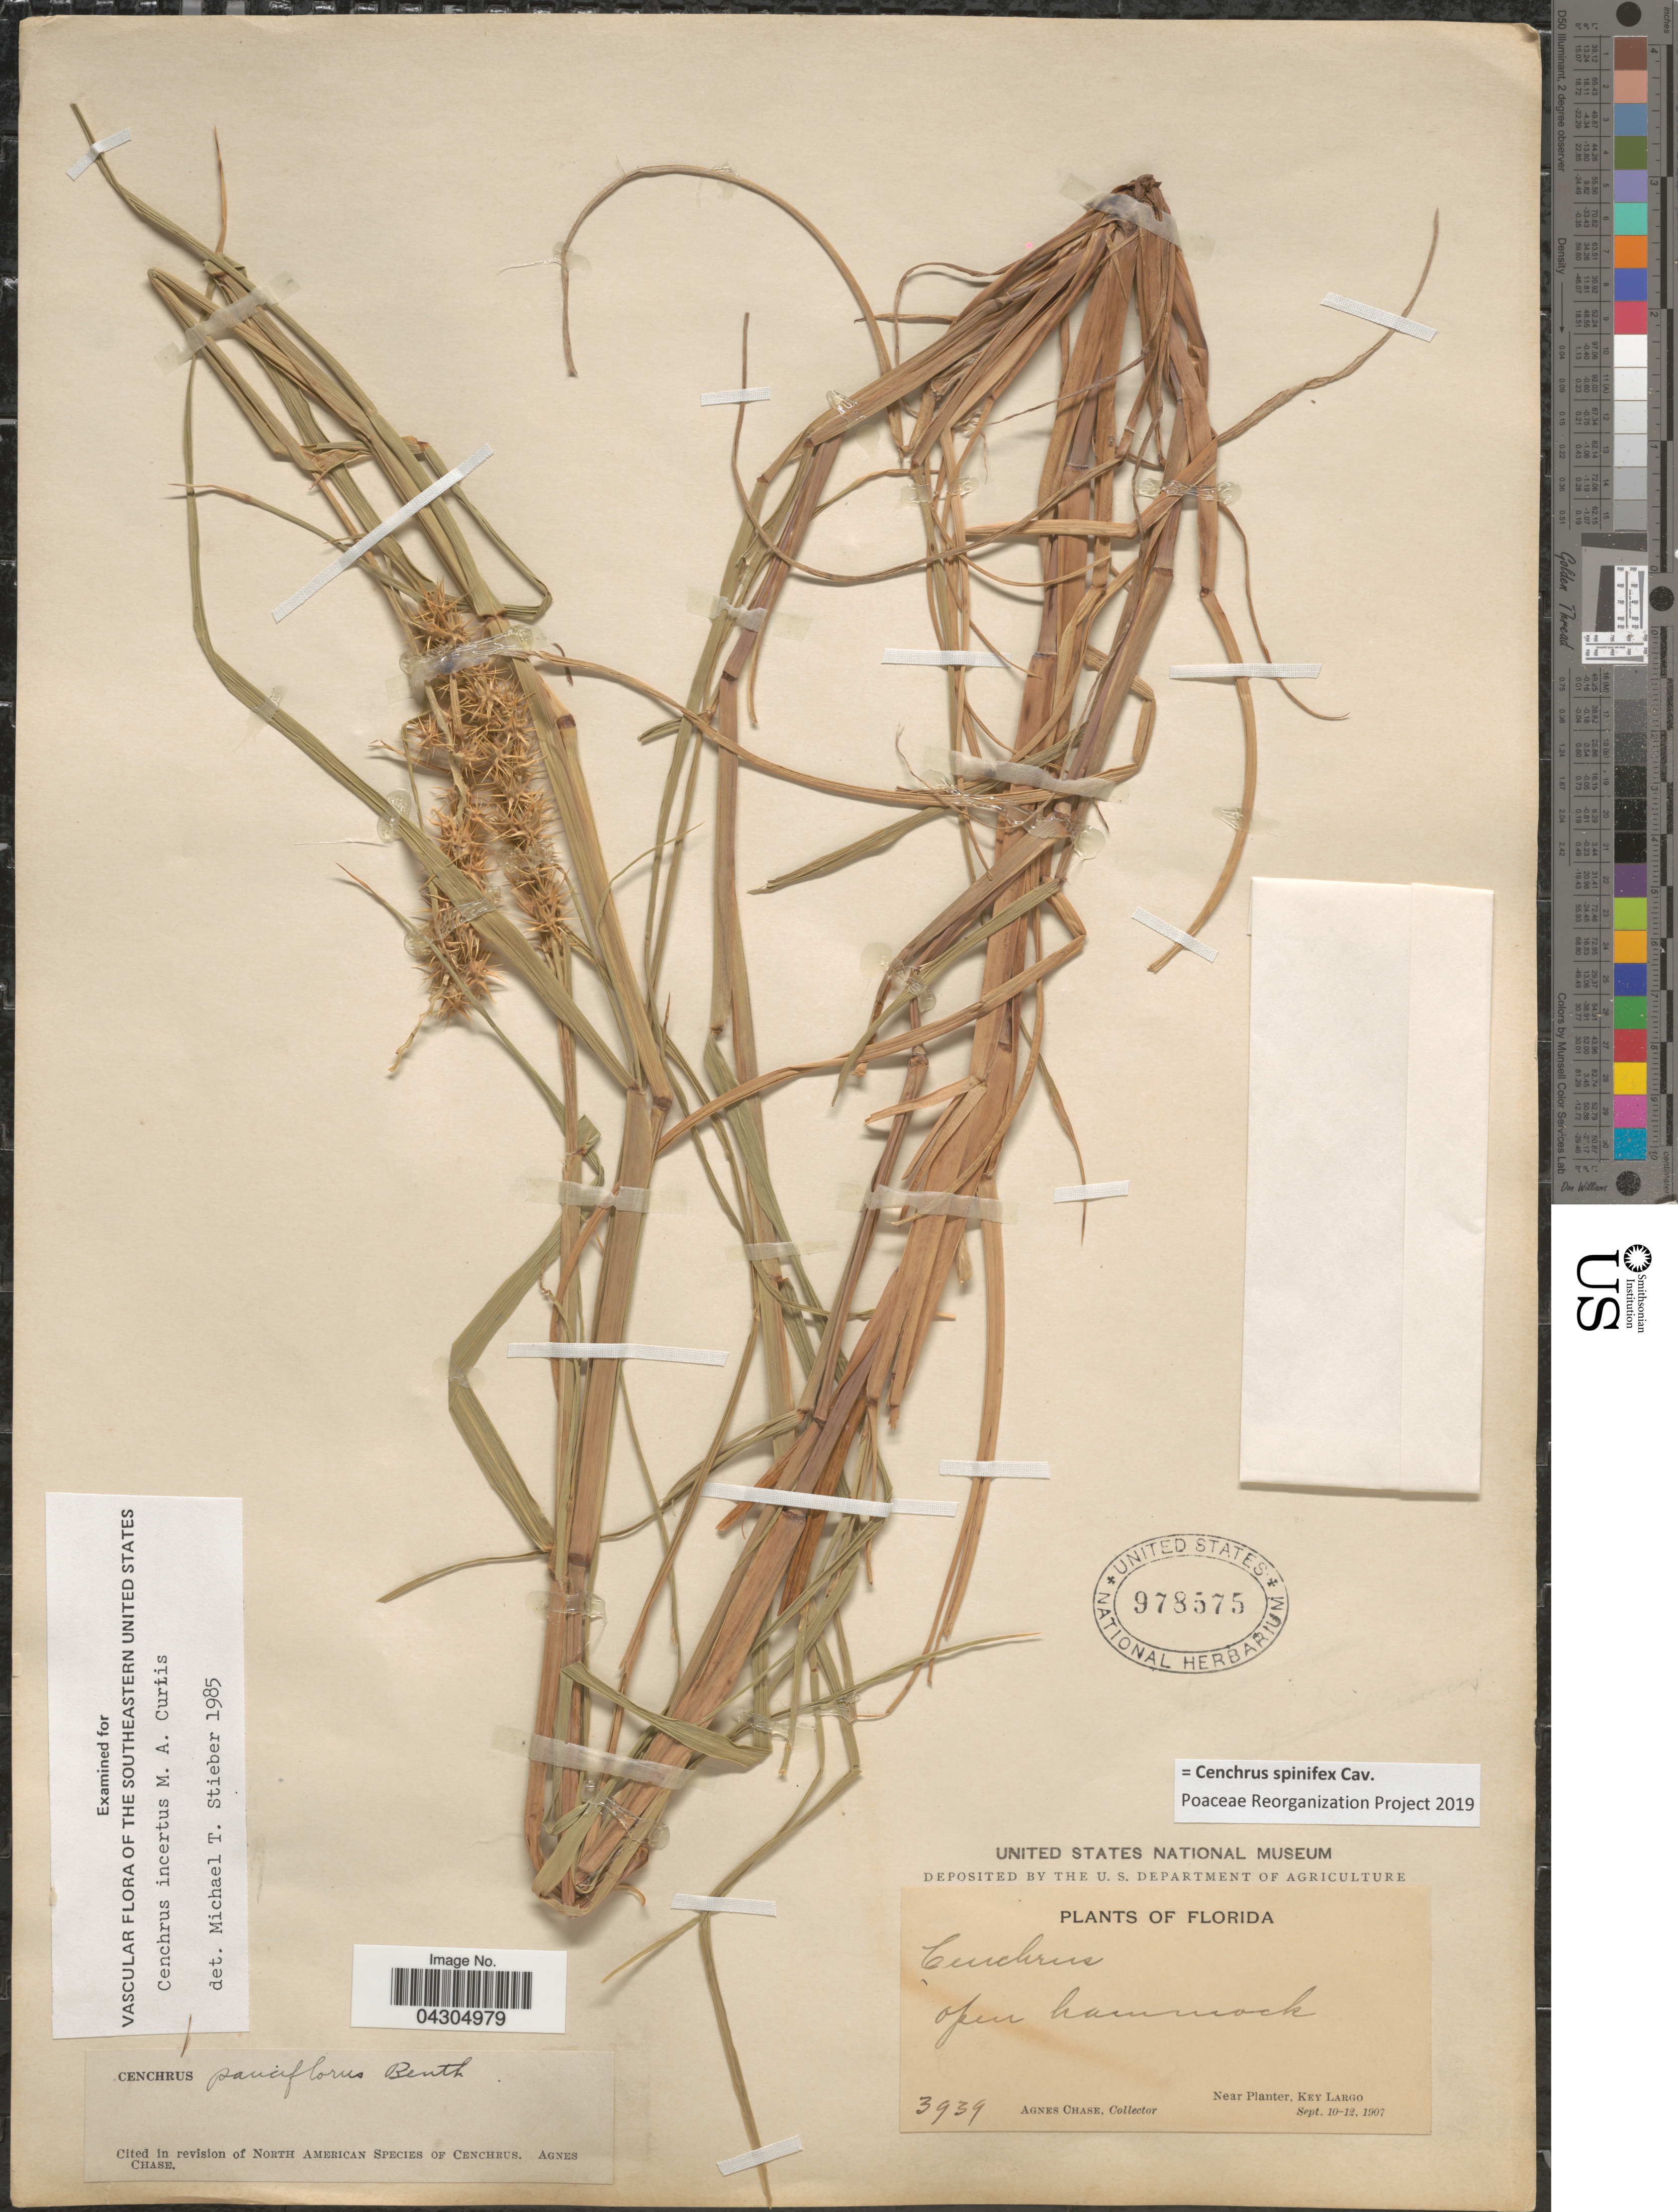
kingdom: Plantae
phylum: Tracheophyta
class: Liliopsida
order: Poales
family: Poaceae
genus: Cenchrus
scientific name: Cenchrus spinifex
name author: Cav.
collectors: A. Chase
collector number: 3939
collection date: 1907-09-10/1907-09-12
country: United States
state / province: Florida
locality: Open hammock. Near Planter, Key Largo.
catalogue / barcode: US 978575